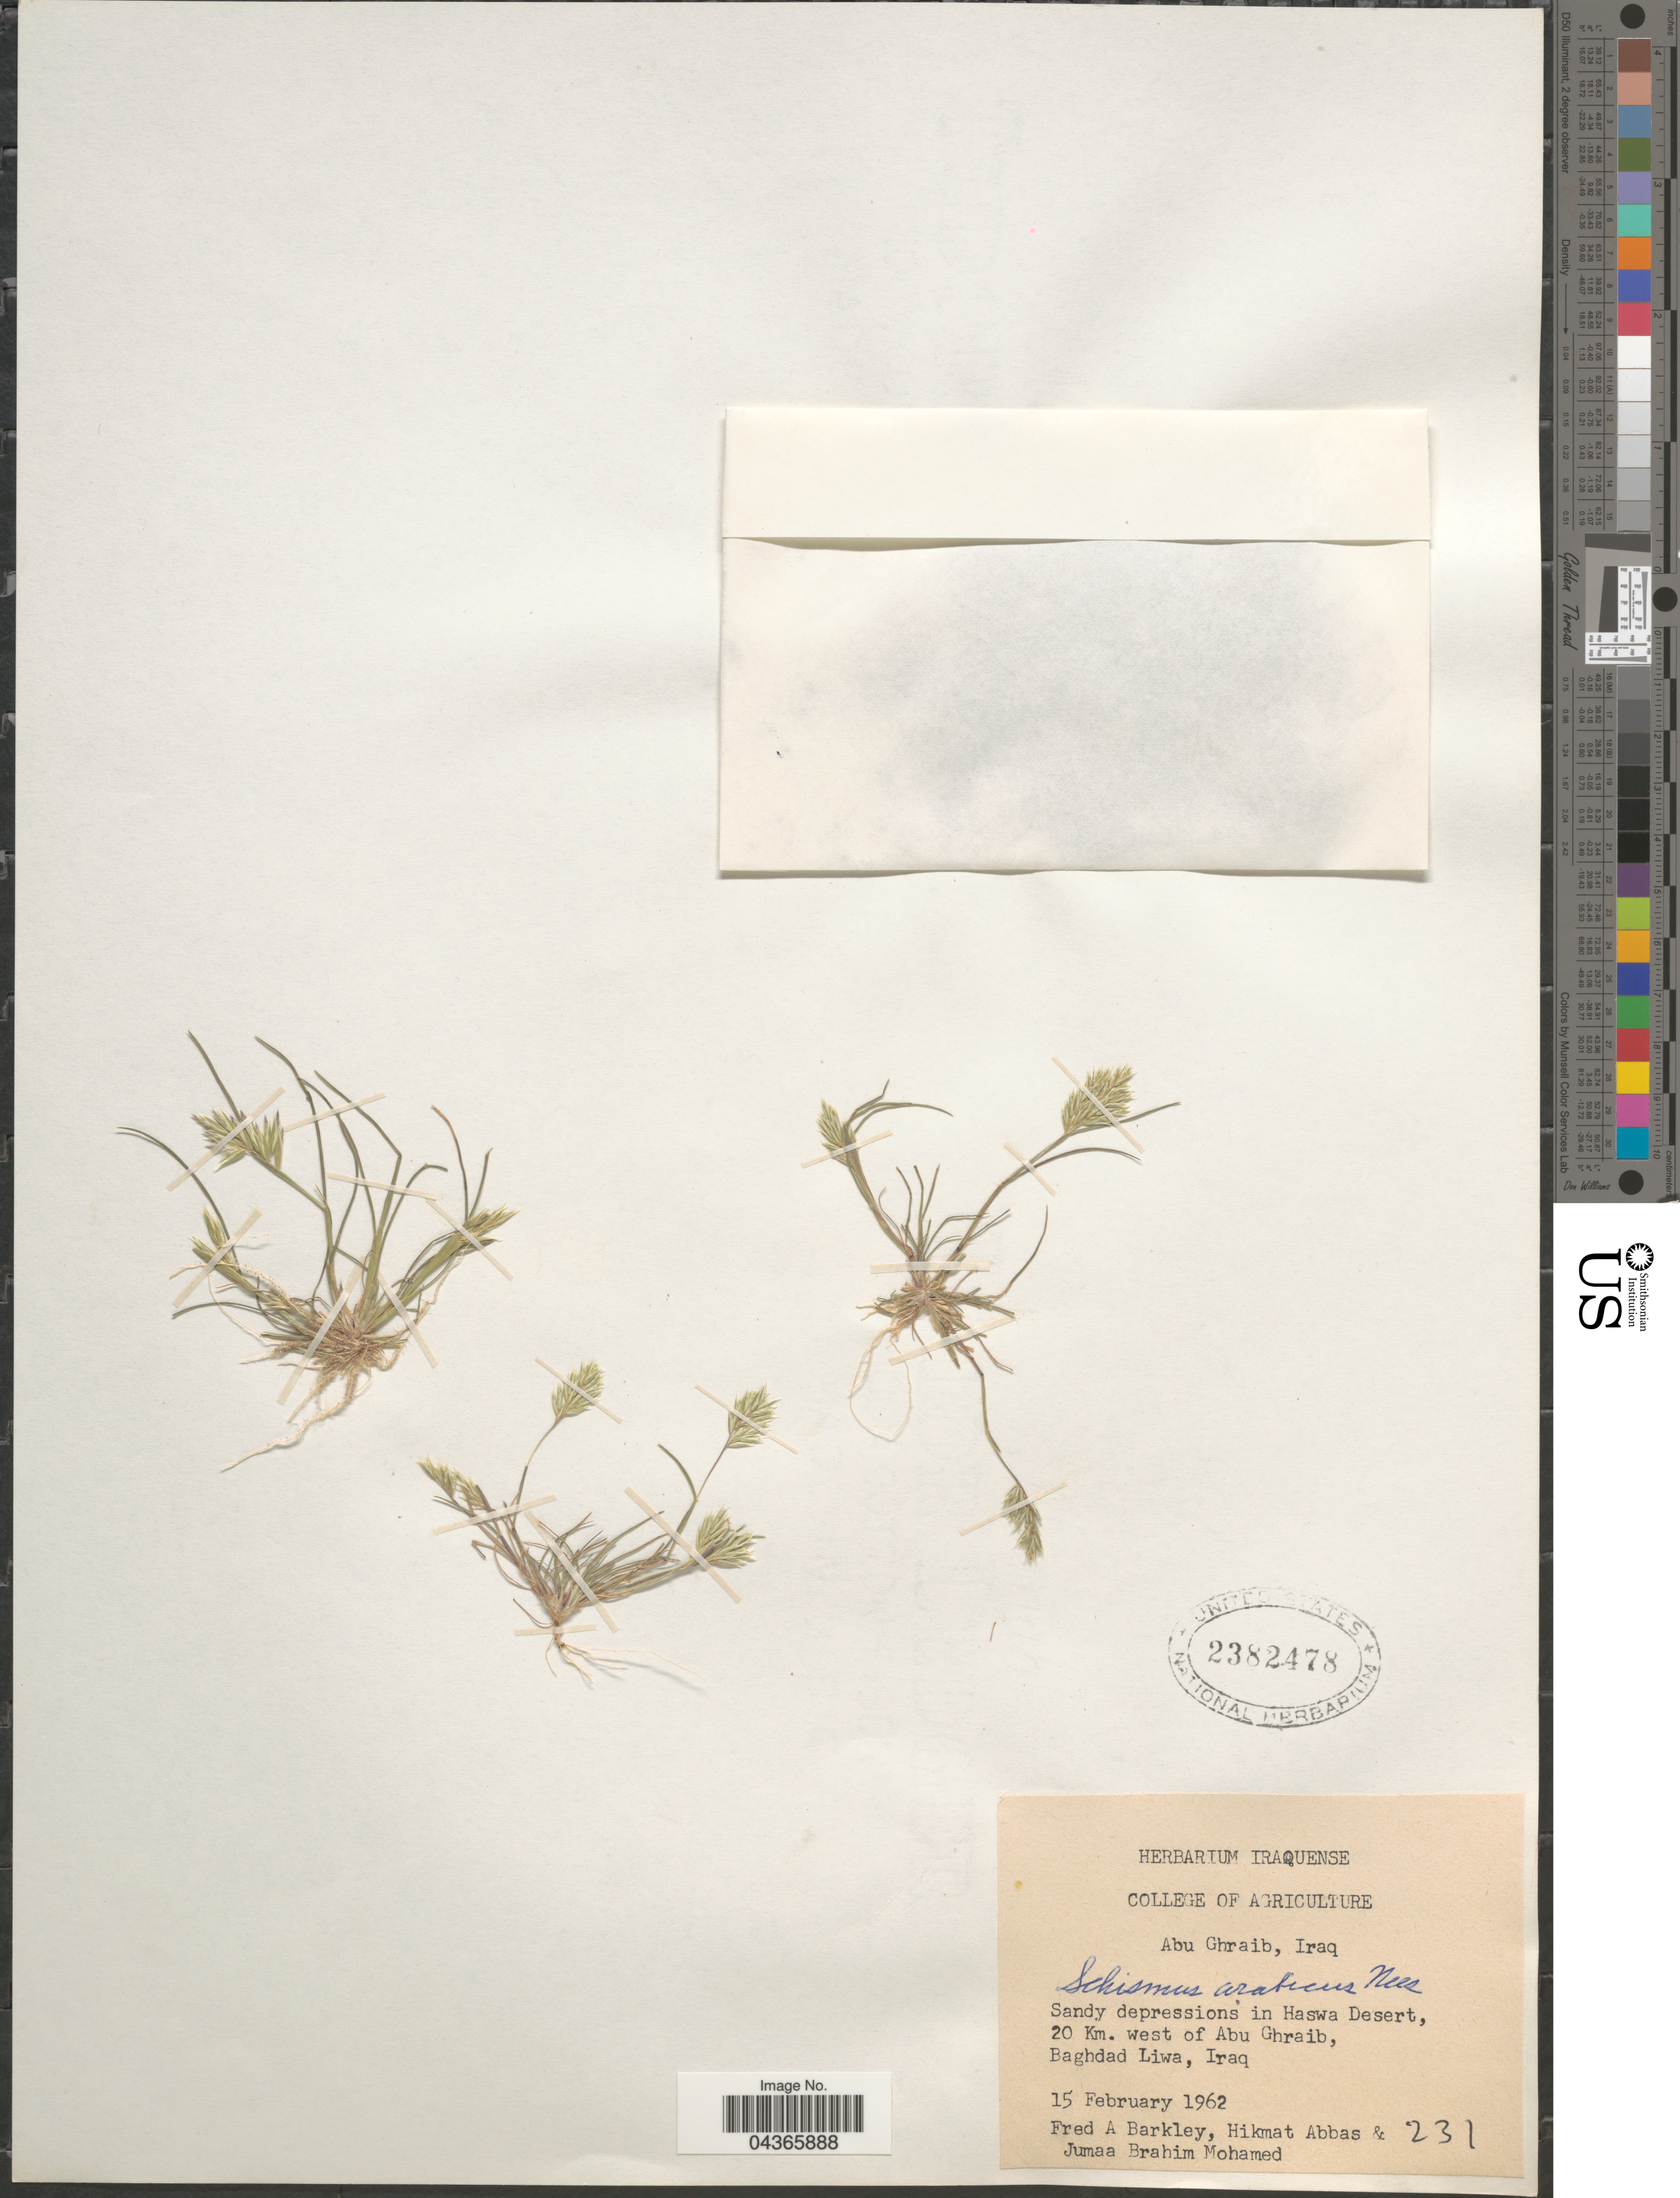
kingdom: Plantae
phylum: Tracheophyta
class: Liliopsida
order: Poales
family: Poaceae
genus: Schismus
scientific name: Schismus arabicus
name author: Nees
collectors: F. A. Barkley, H. Abbas & J. B. Mohamed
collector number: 231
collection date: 1962-02-15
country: Iraq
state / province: Baghdad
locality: Sandy depressions in Haswa Desert, 20 Km. west of Abu Ghraib, Baghdad Liwa.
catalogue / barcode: US 2382478